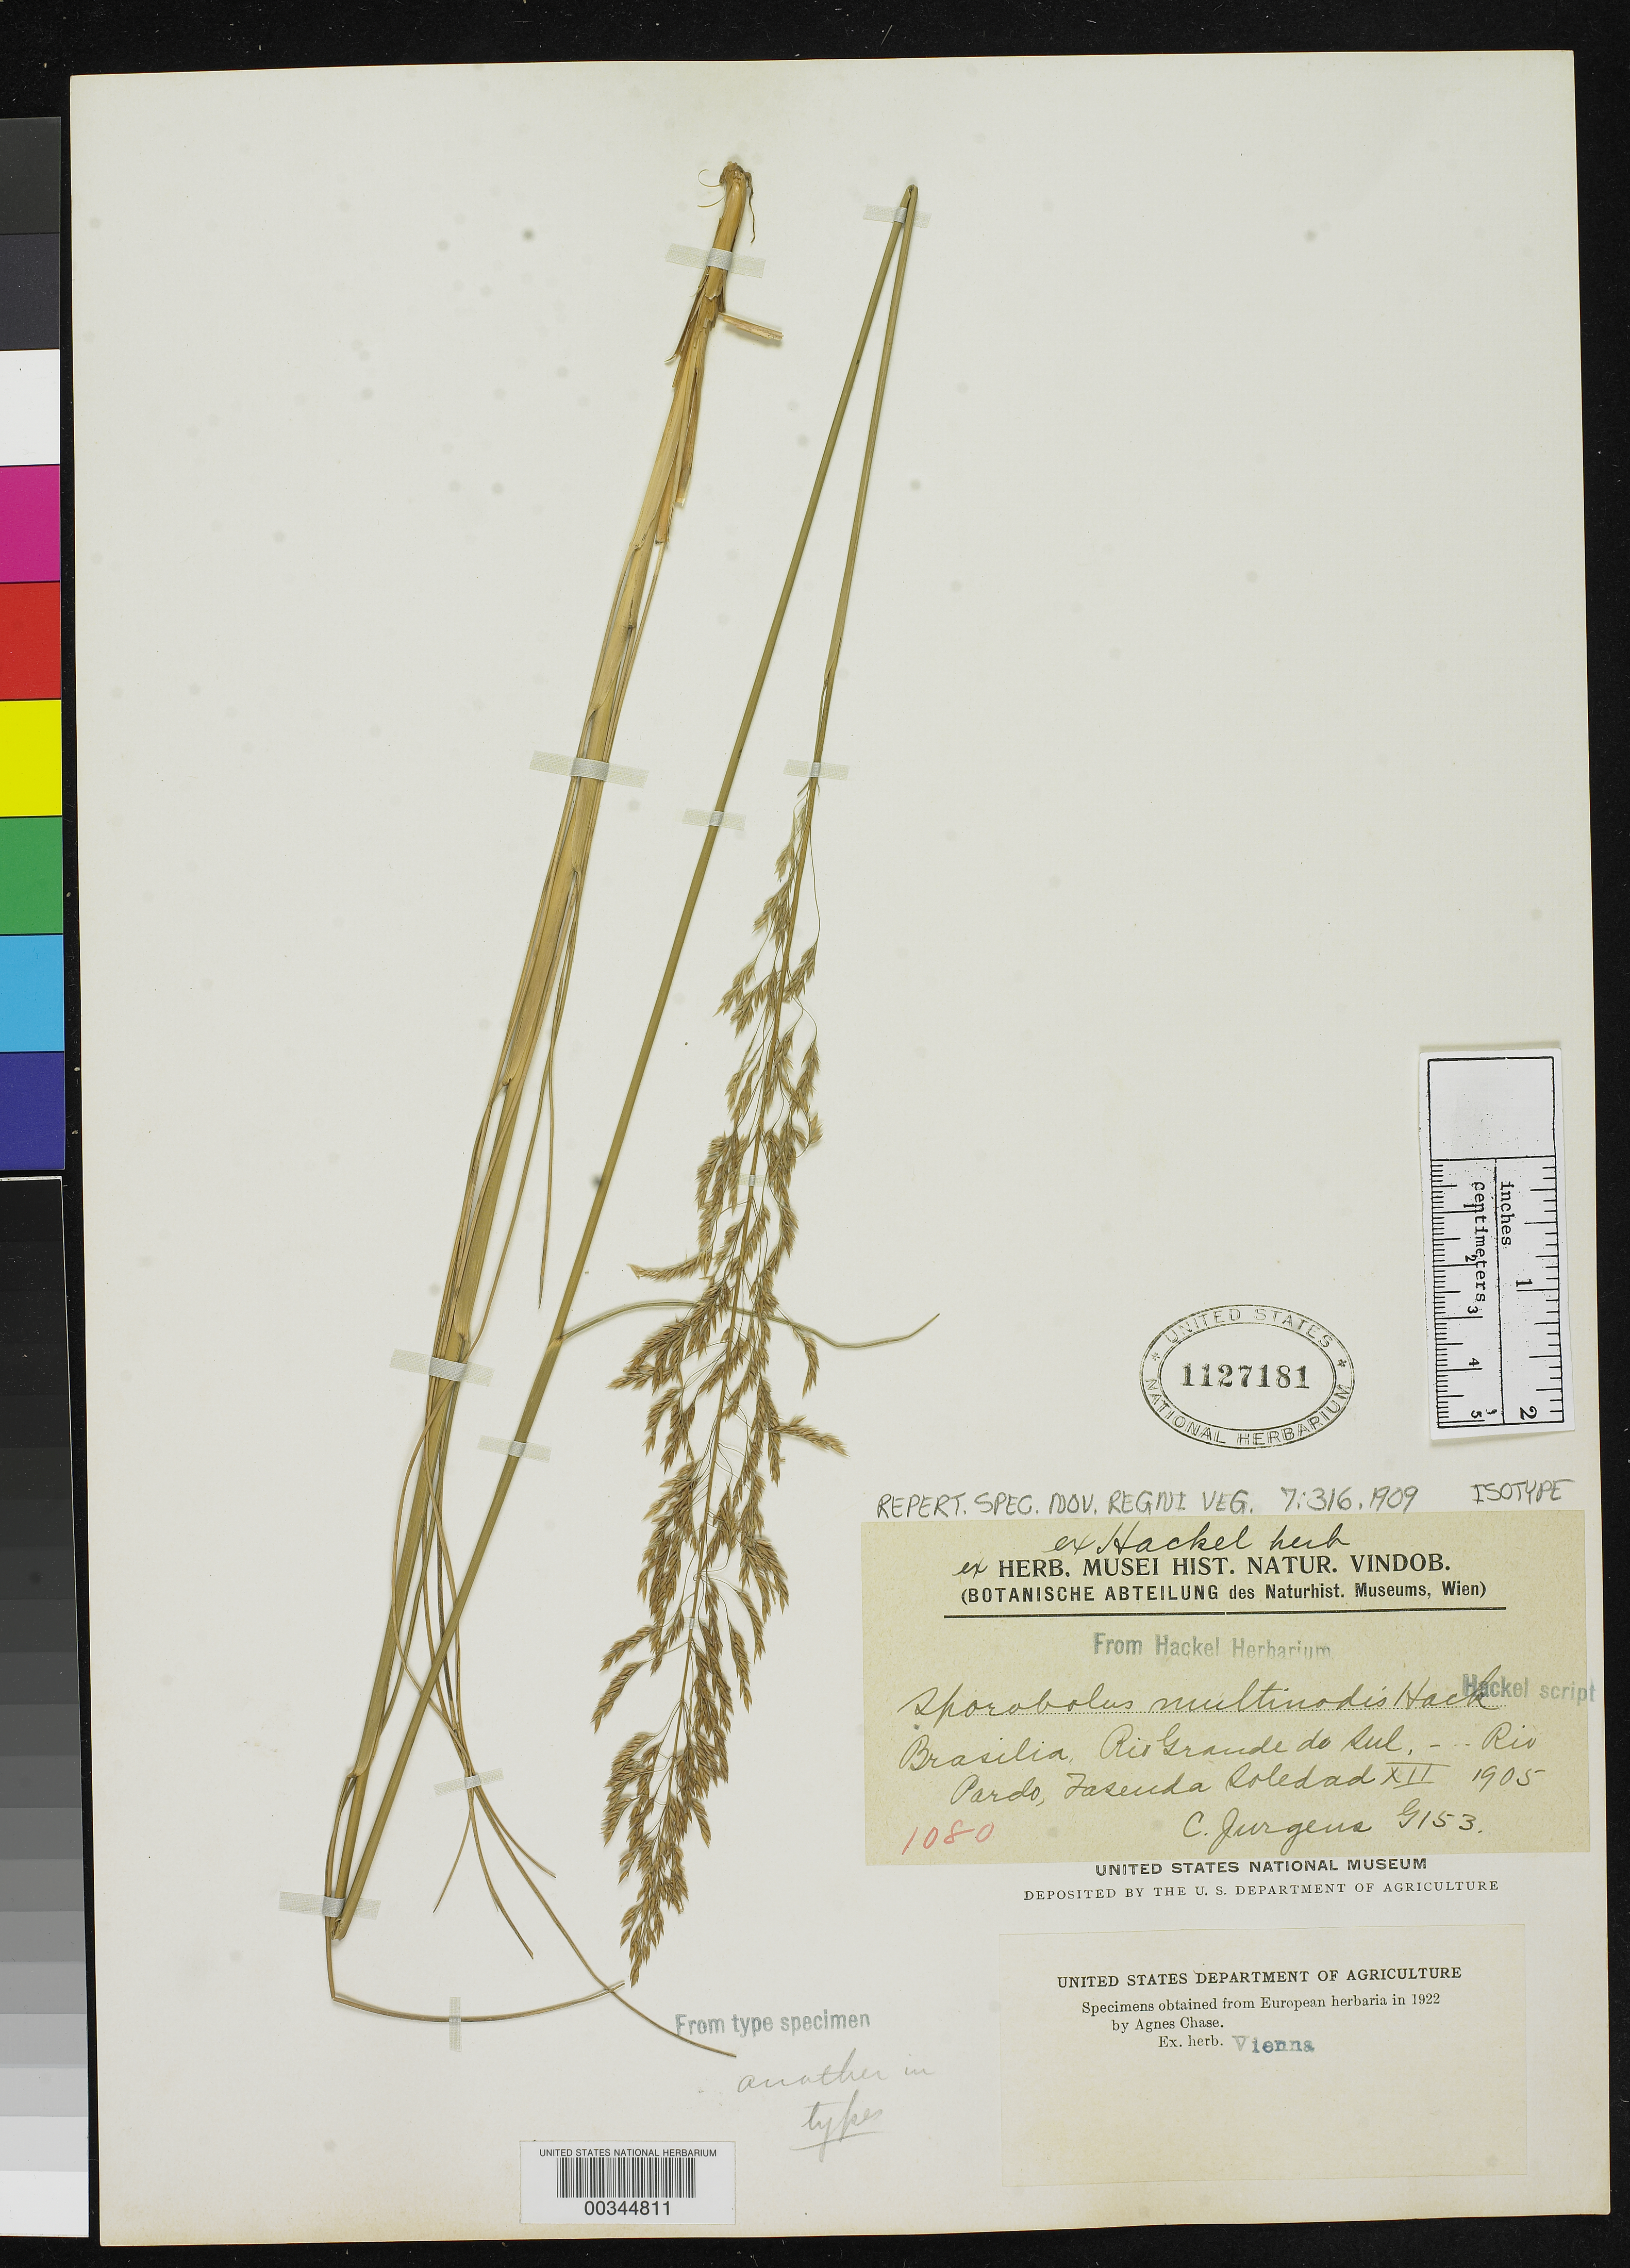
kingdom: Plantae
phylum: Tracheophyta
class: Liliopsida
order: Poales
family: Poaceae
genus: Sporobolus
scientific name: Sporobolus multinodis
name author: Hack.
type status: Isotype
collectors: C. Juergens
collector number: G 153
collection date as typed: Dec 1905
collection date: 1905-12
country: Brazil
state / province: Rio Grande do Sul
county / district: Rio Pardo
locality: Fasenda Soledad.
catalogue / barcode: US 1127181